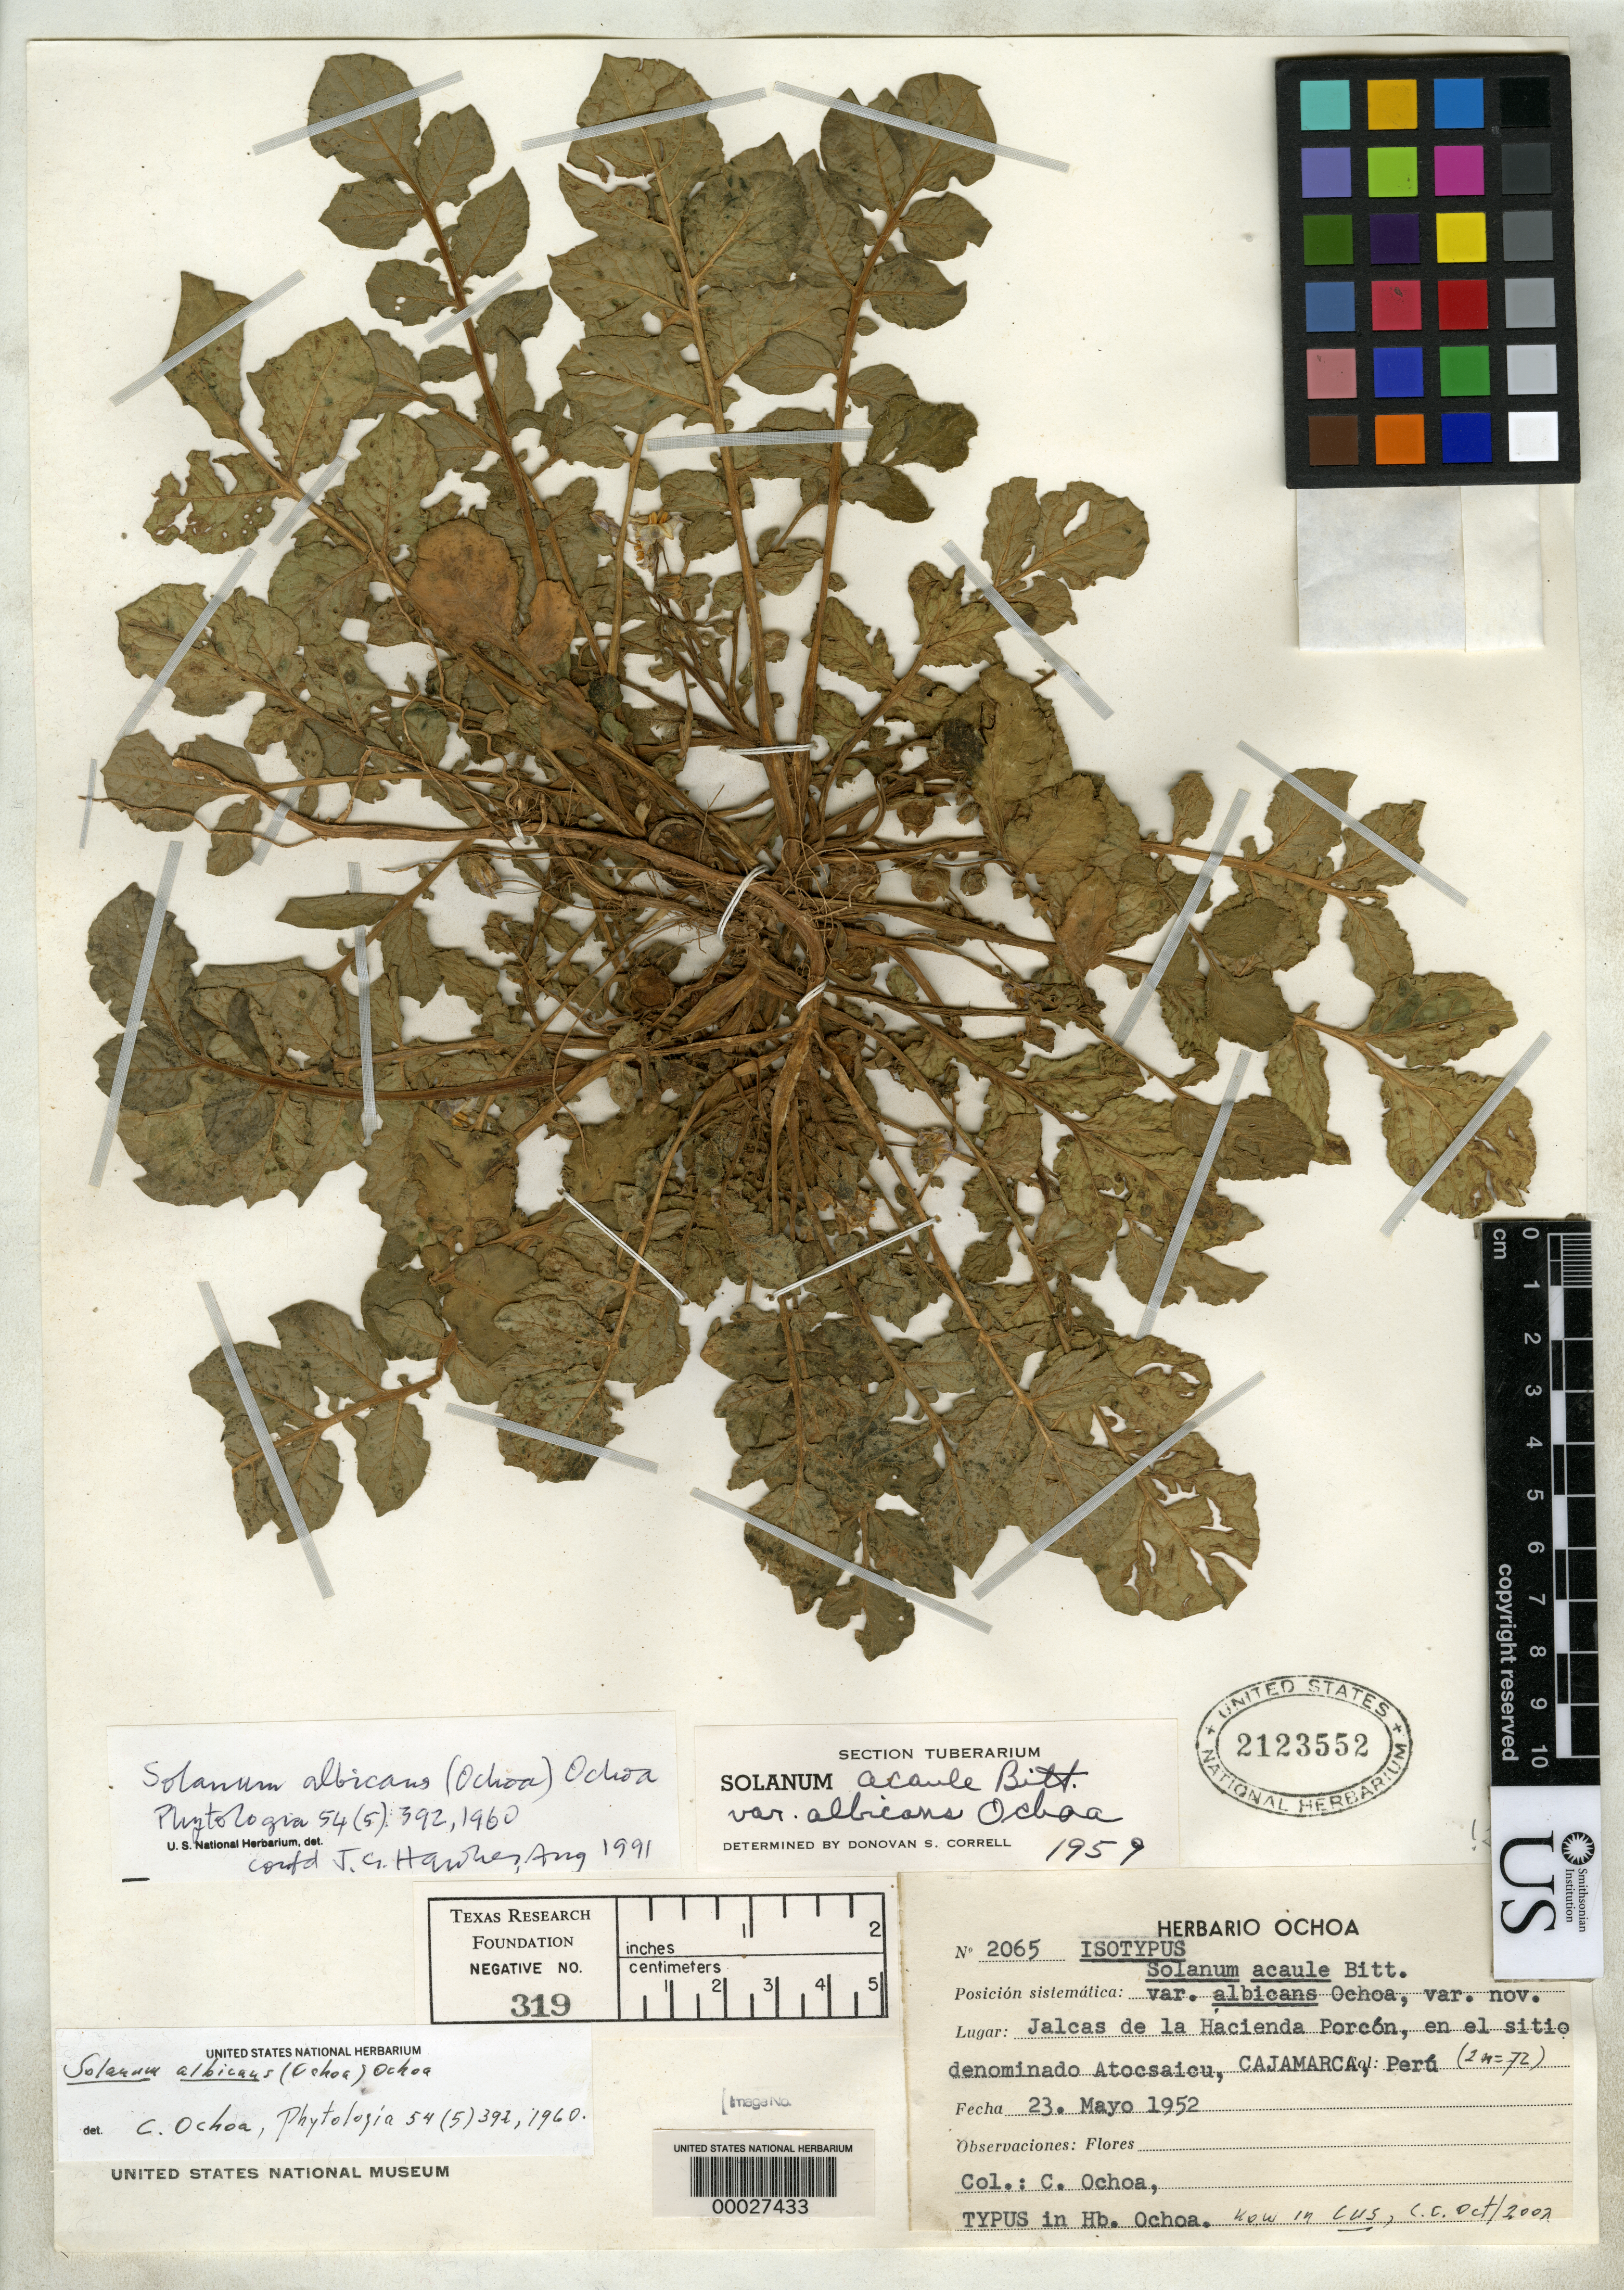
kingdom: Plantae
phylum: Tracheophyta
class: Magnoliopsida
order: Solanales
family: Solanaceae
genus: Solanum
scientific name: Solanum acaule var. albicans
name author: Ochoa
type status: Isotype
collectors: C. M. Ochoa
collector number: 2065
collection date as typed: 23 May 1952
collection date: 1952-05-23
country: Peru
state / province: Cajamarca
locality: Jalcas de la Hacienda Porcón, Sitio Atocsaicu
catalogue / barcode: US 2123552